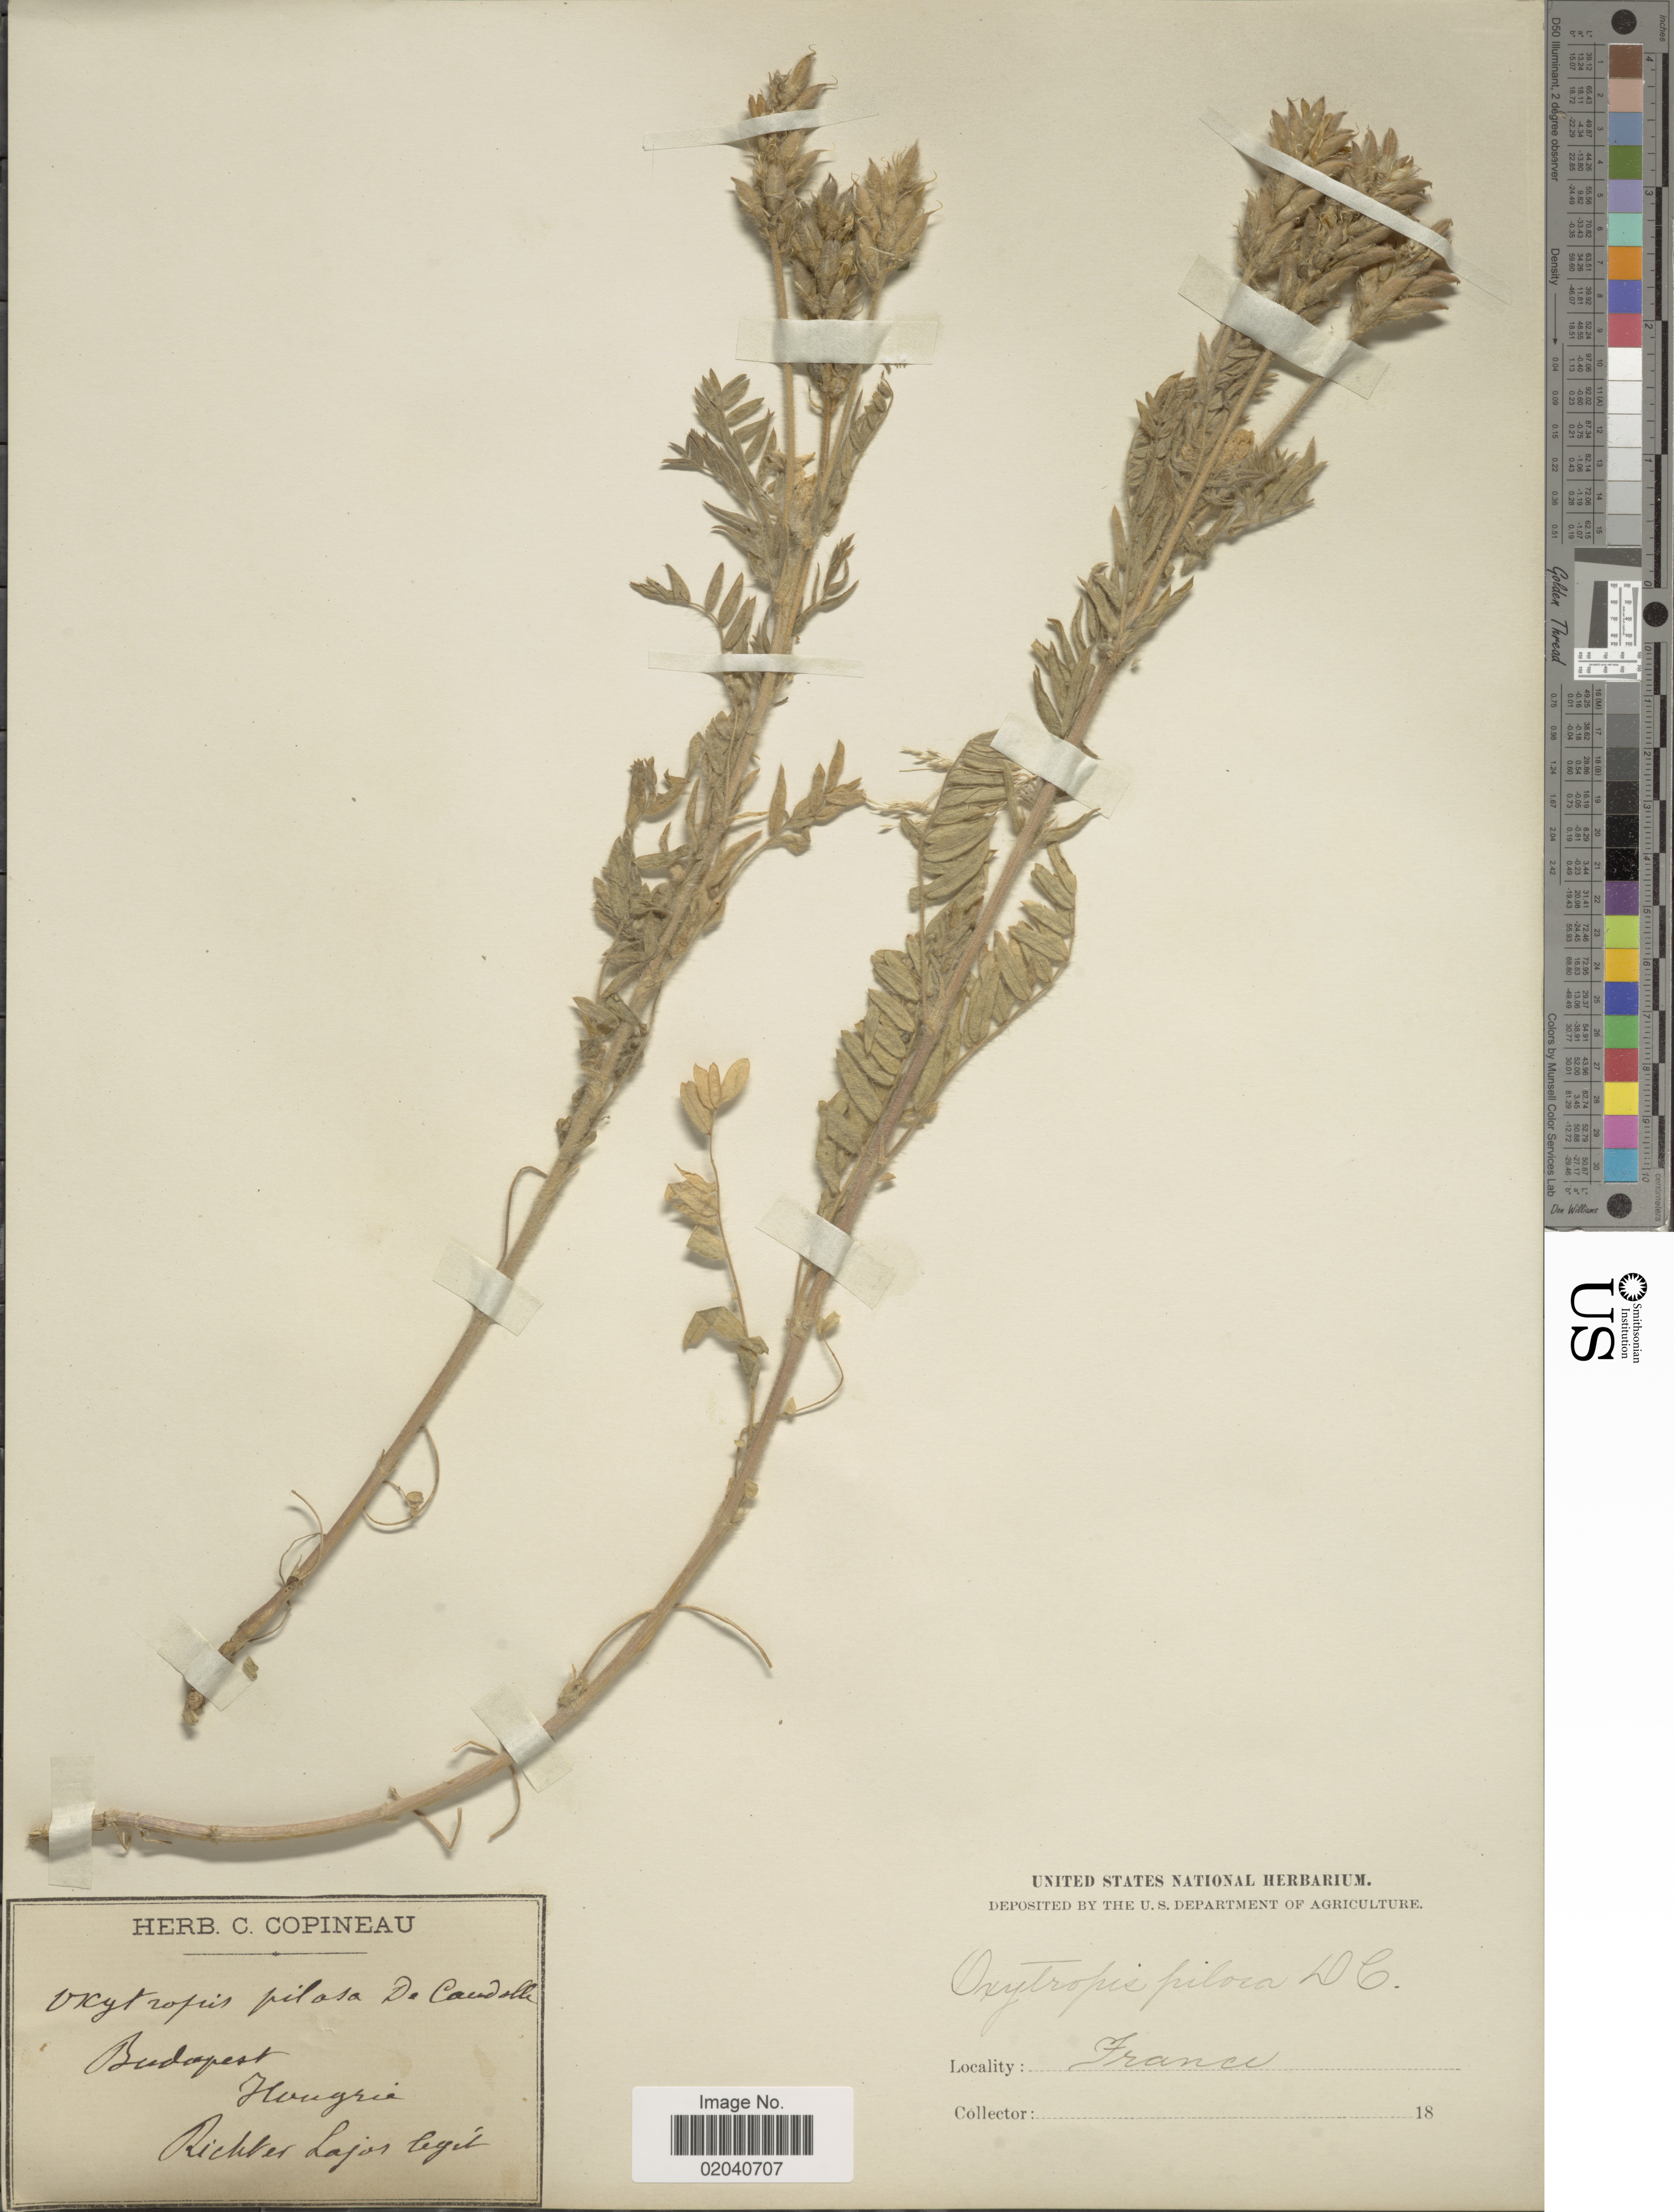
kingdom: Plantae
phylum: Tracheophyta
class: Magnoliopsida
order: Fabales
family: Fabaceae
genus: Oxytropis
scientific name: Oxytropis pilosa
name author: (L.) DC.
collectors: R. Lajos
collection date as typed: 18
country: Hungary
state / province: Budapest, Capital District of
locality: Budapest